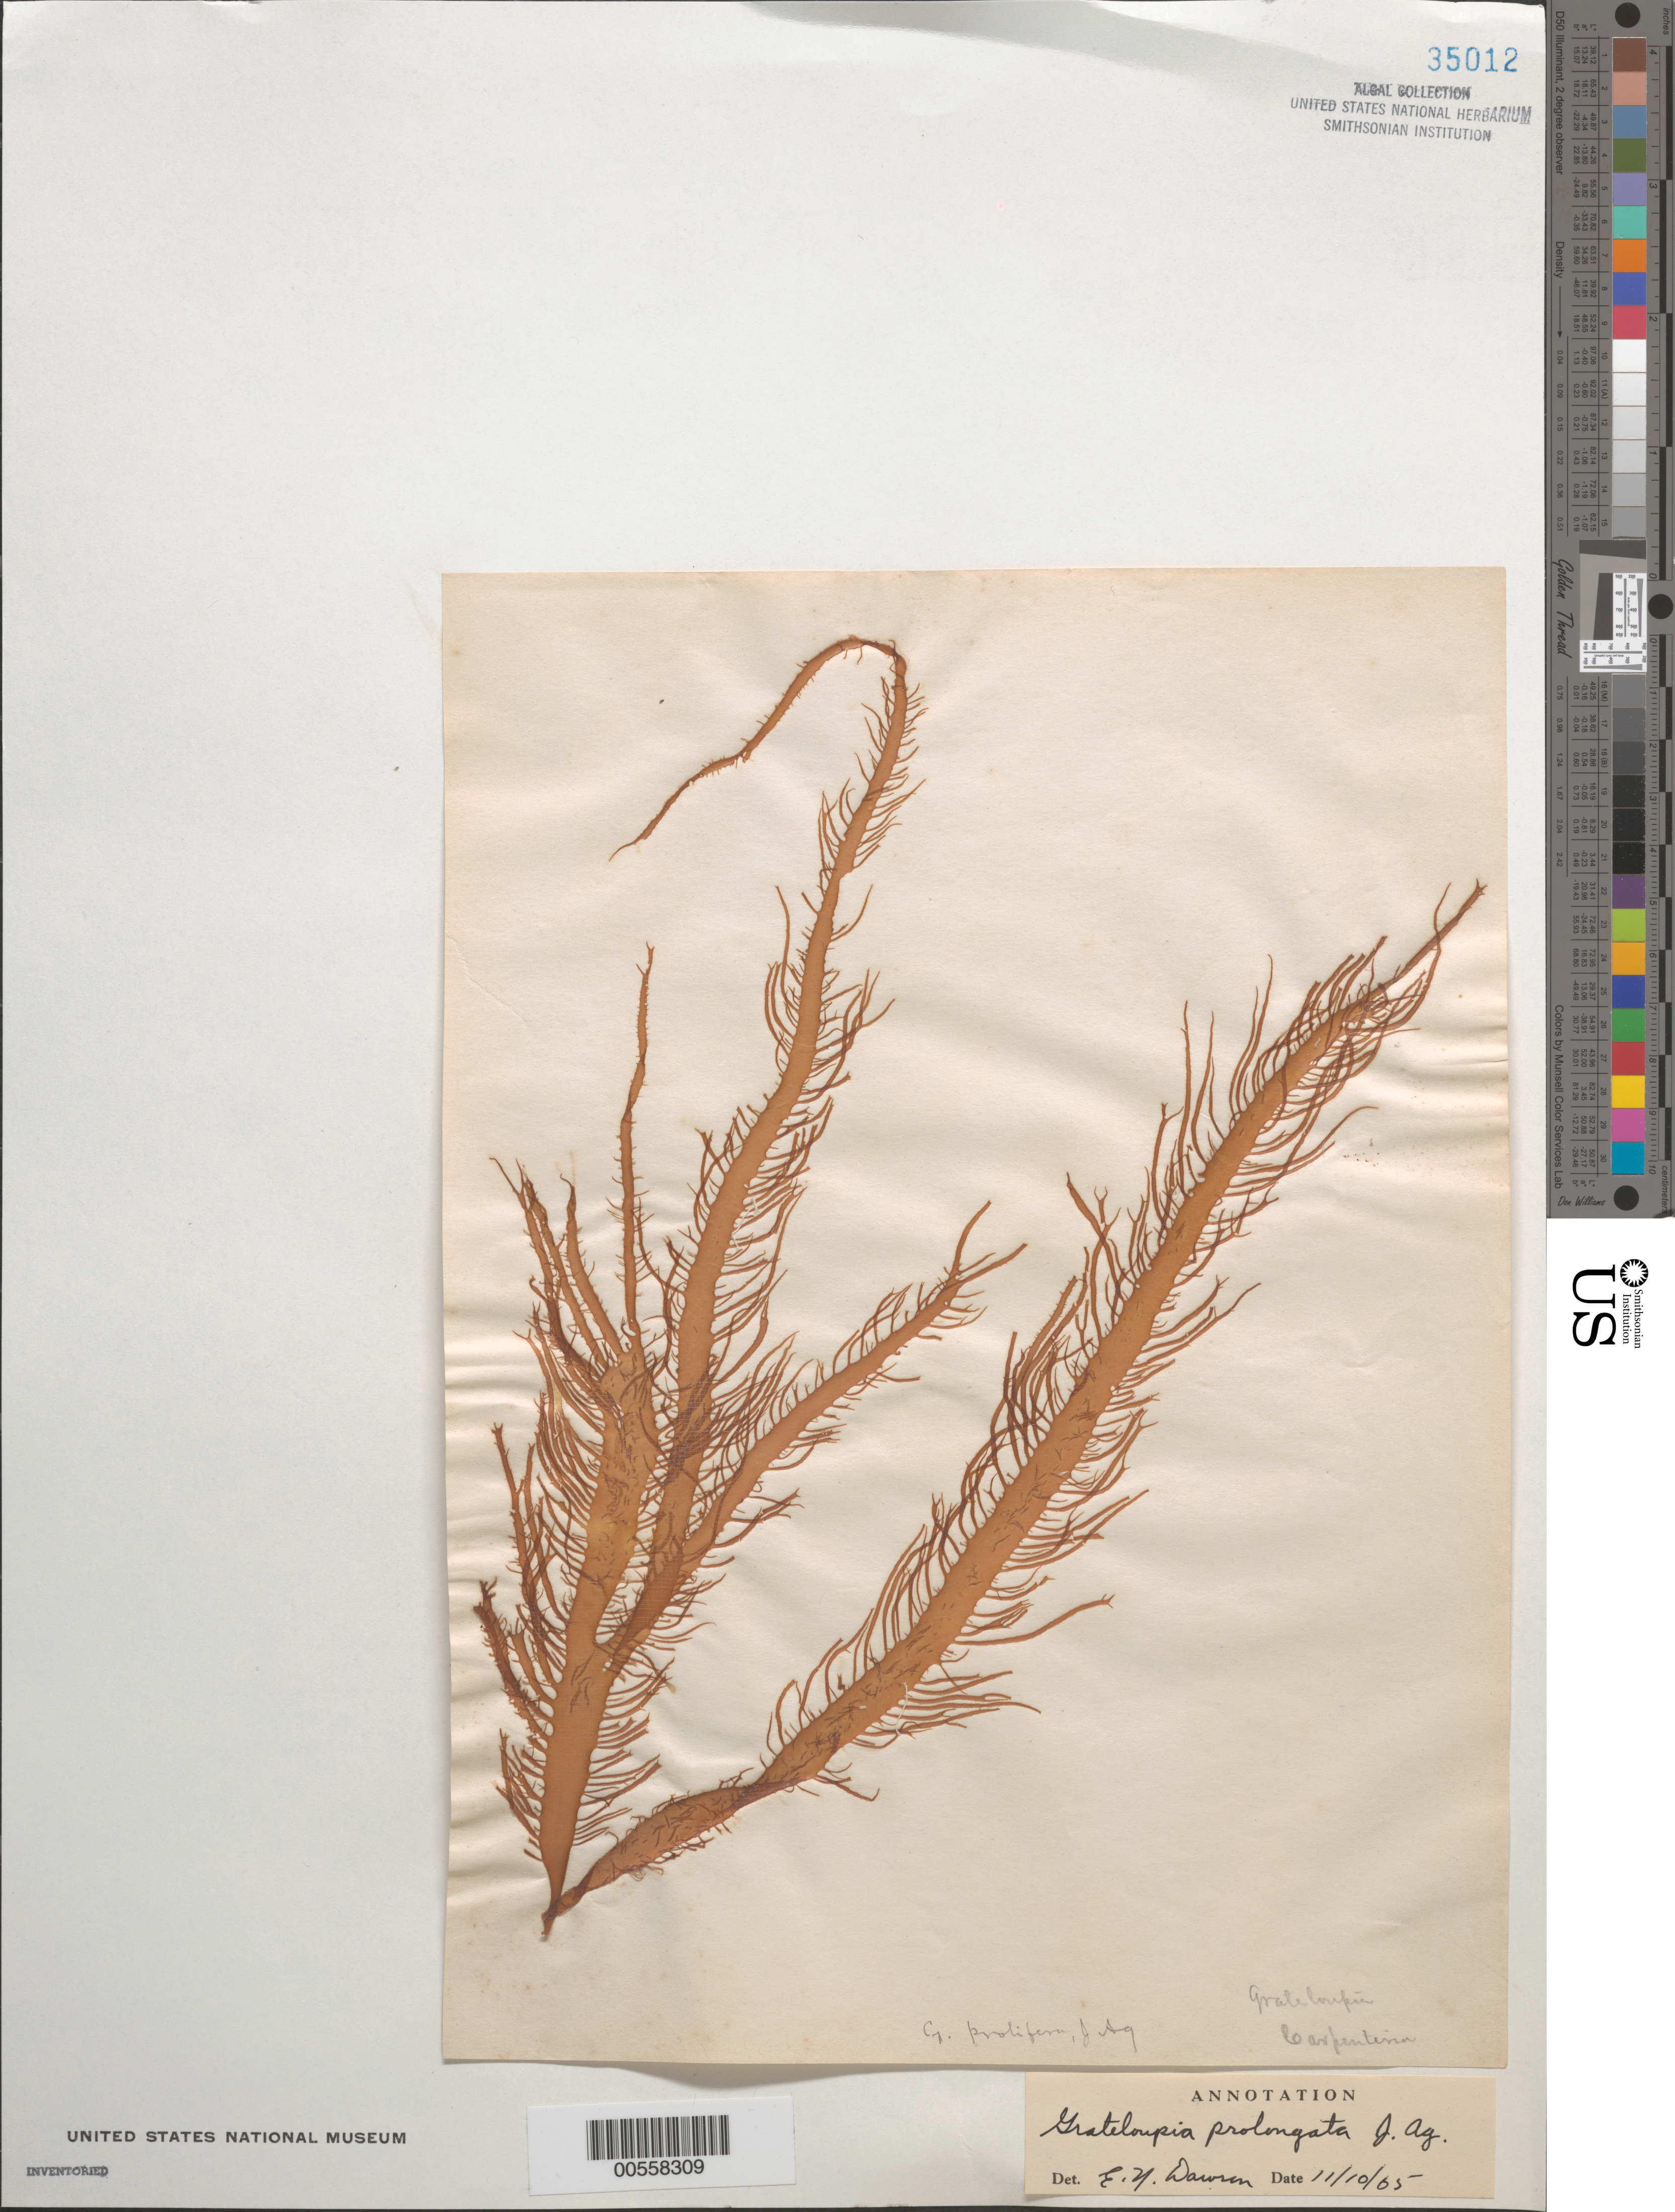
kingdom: Plantae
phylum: Rhodophyta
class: Florideophyceae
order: Halymeniales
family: Halymeniaceae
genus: Grateloupia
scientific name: Grateloupia prolongata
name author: J. Agardh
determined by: Dawson, E. Y.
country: Australia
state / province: Northern Territory / Queensland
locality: Gulf of carpentaria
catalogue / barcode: US 35012